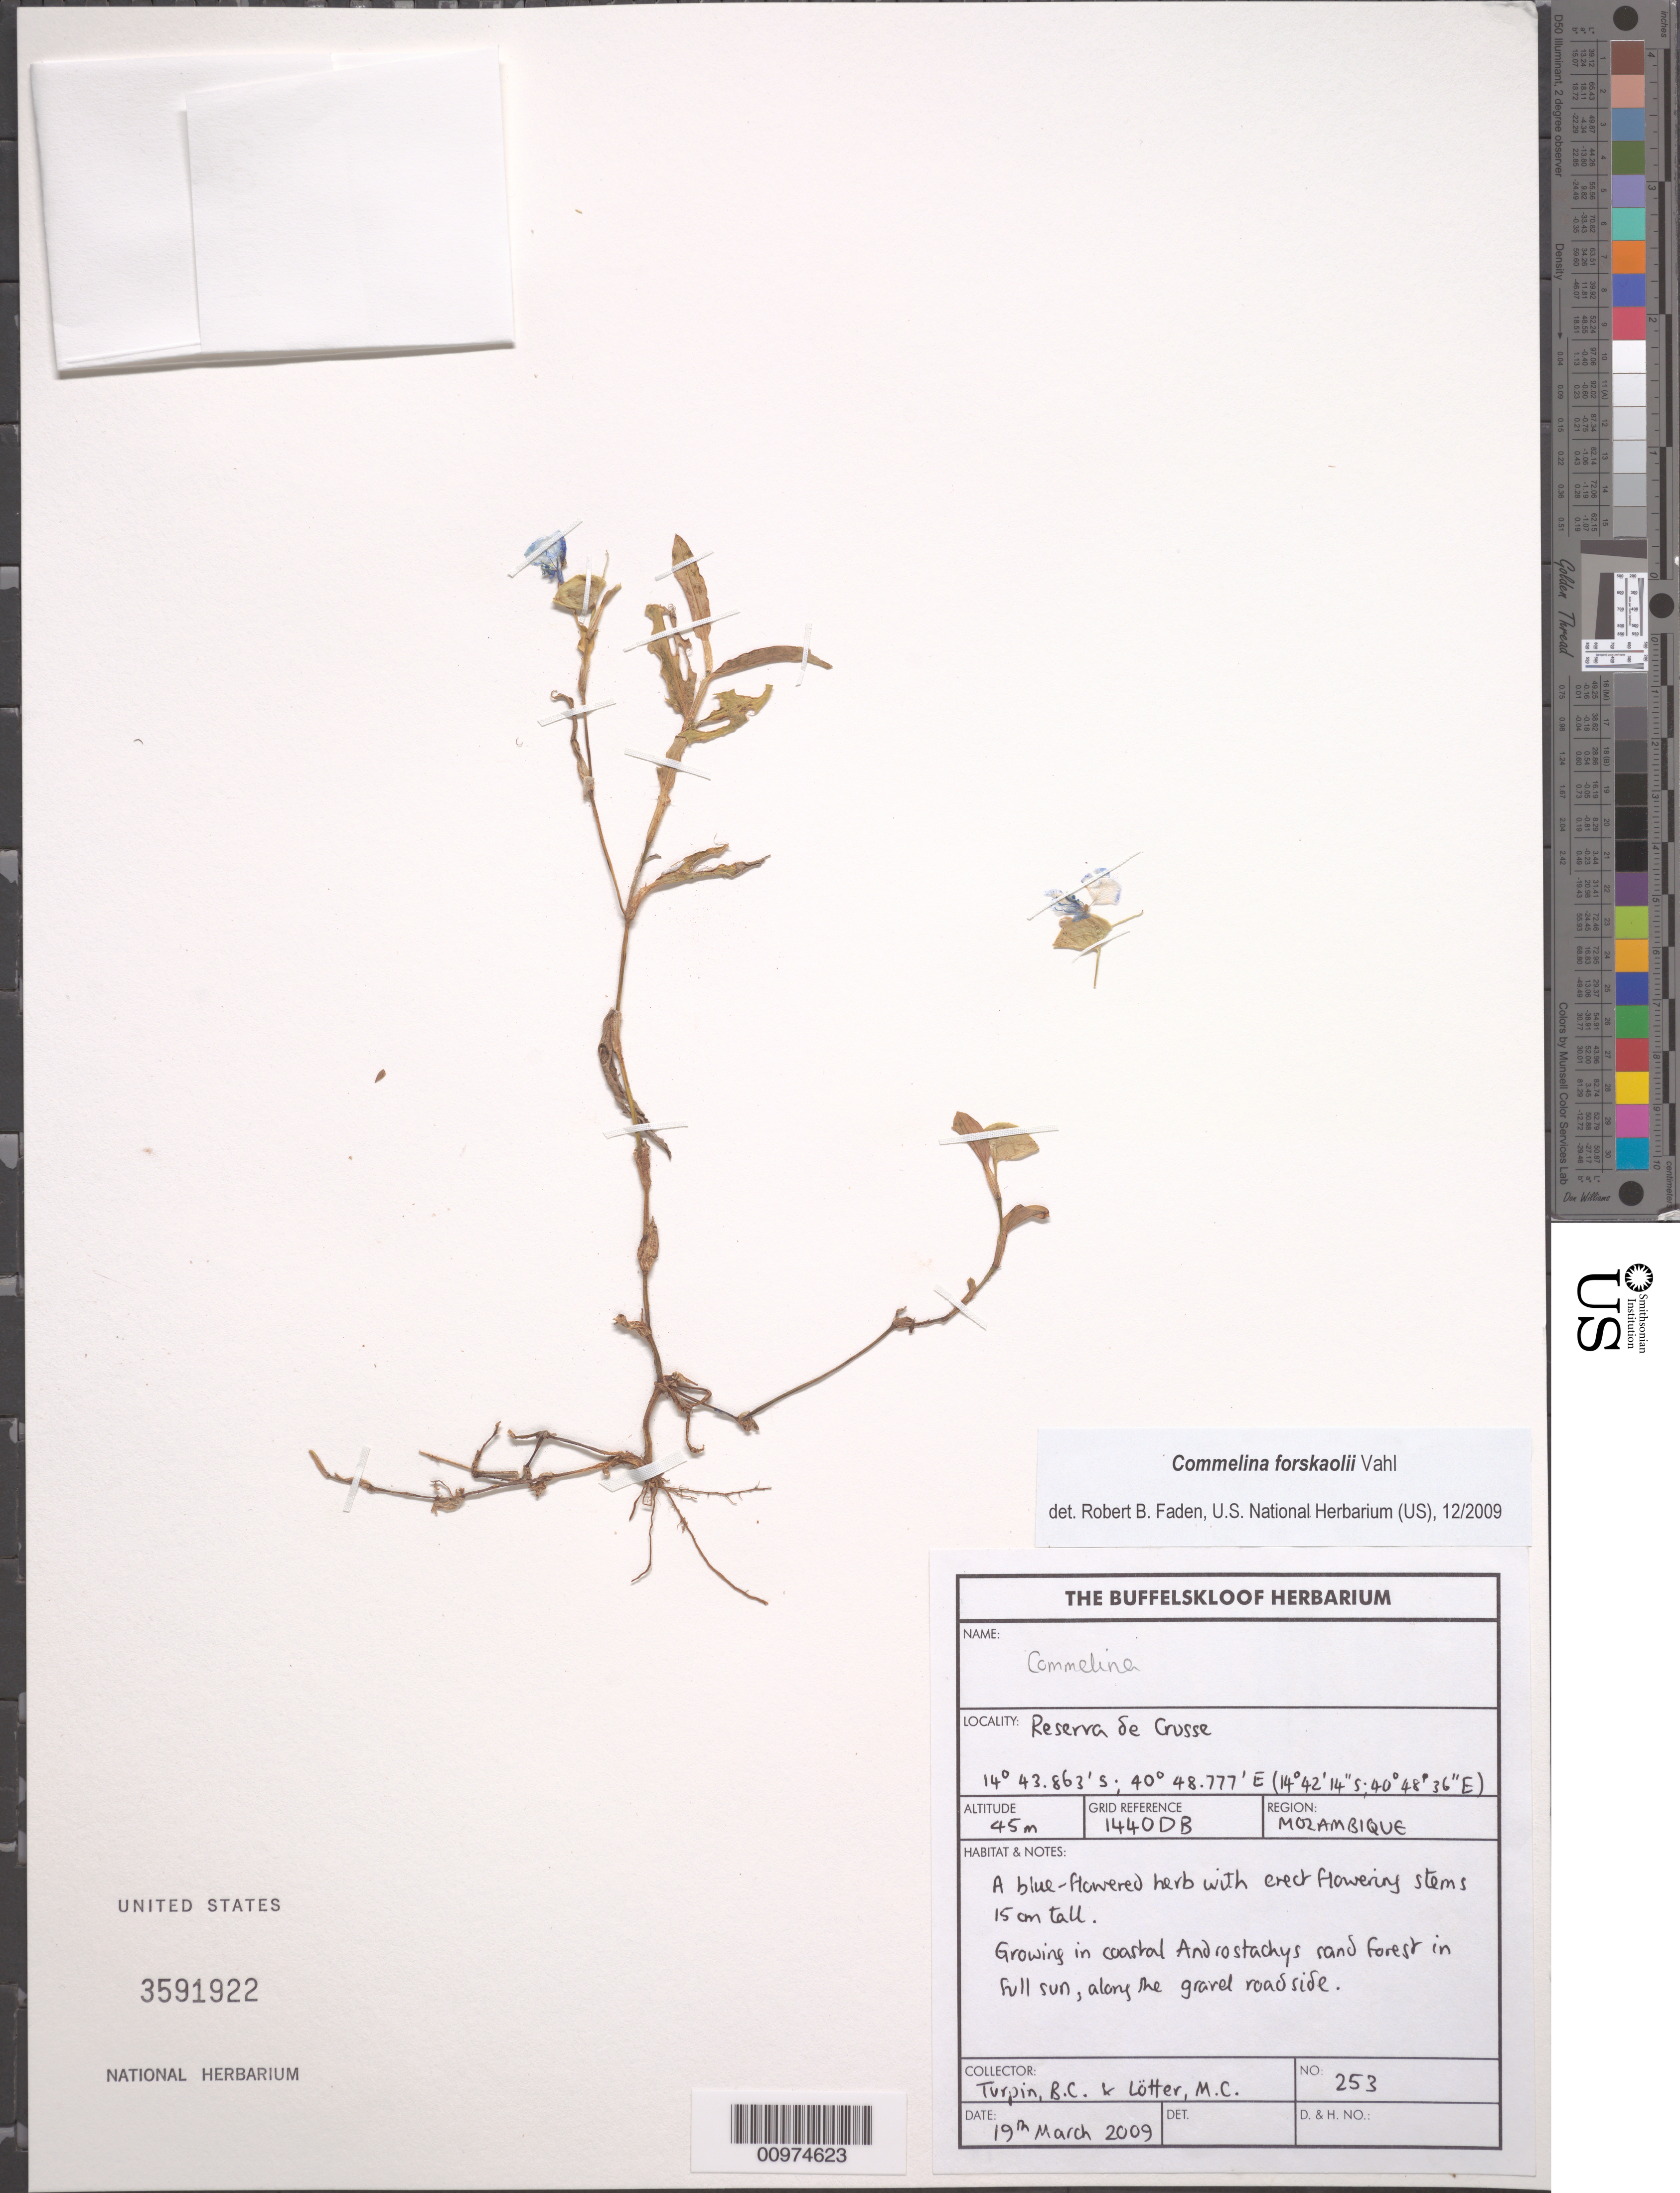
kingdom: Plantae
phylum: Tracheophyta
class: Liliopsida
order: Commelinales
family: Commelinaceae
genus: Commelina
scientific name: Commelina forskaolii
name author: Vahl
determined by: Faden, Robert B., (US), Smithsonian Institution - National Museum of Natural History (UNITED STATES)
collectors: B. C. Turpin & M. Lötter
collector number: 253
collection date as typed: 19 Mar 2009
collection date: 2009-03-19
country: Mozambique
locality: Reserva de Crusse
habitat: Growing in coastal Androstachys sand forest in full sun, along the gravel road side.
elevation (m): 45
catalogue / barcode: US 3591922